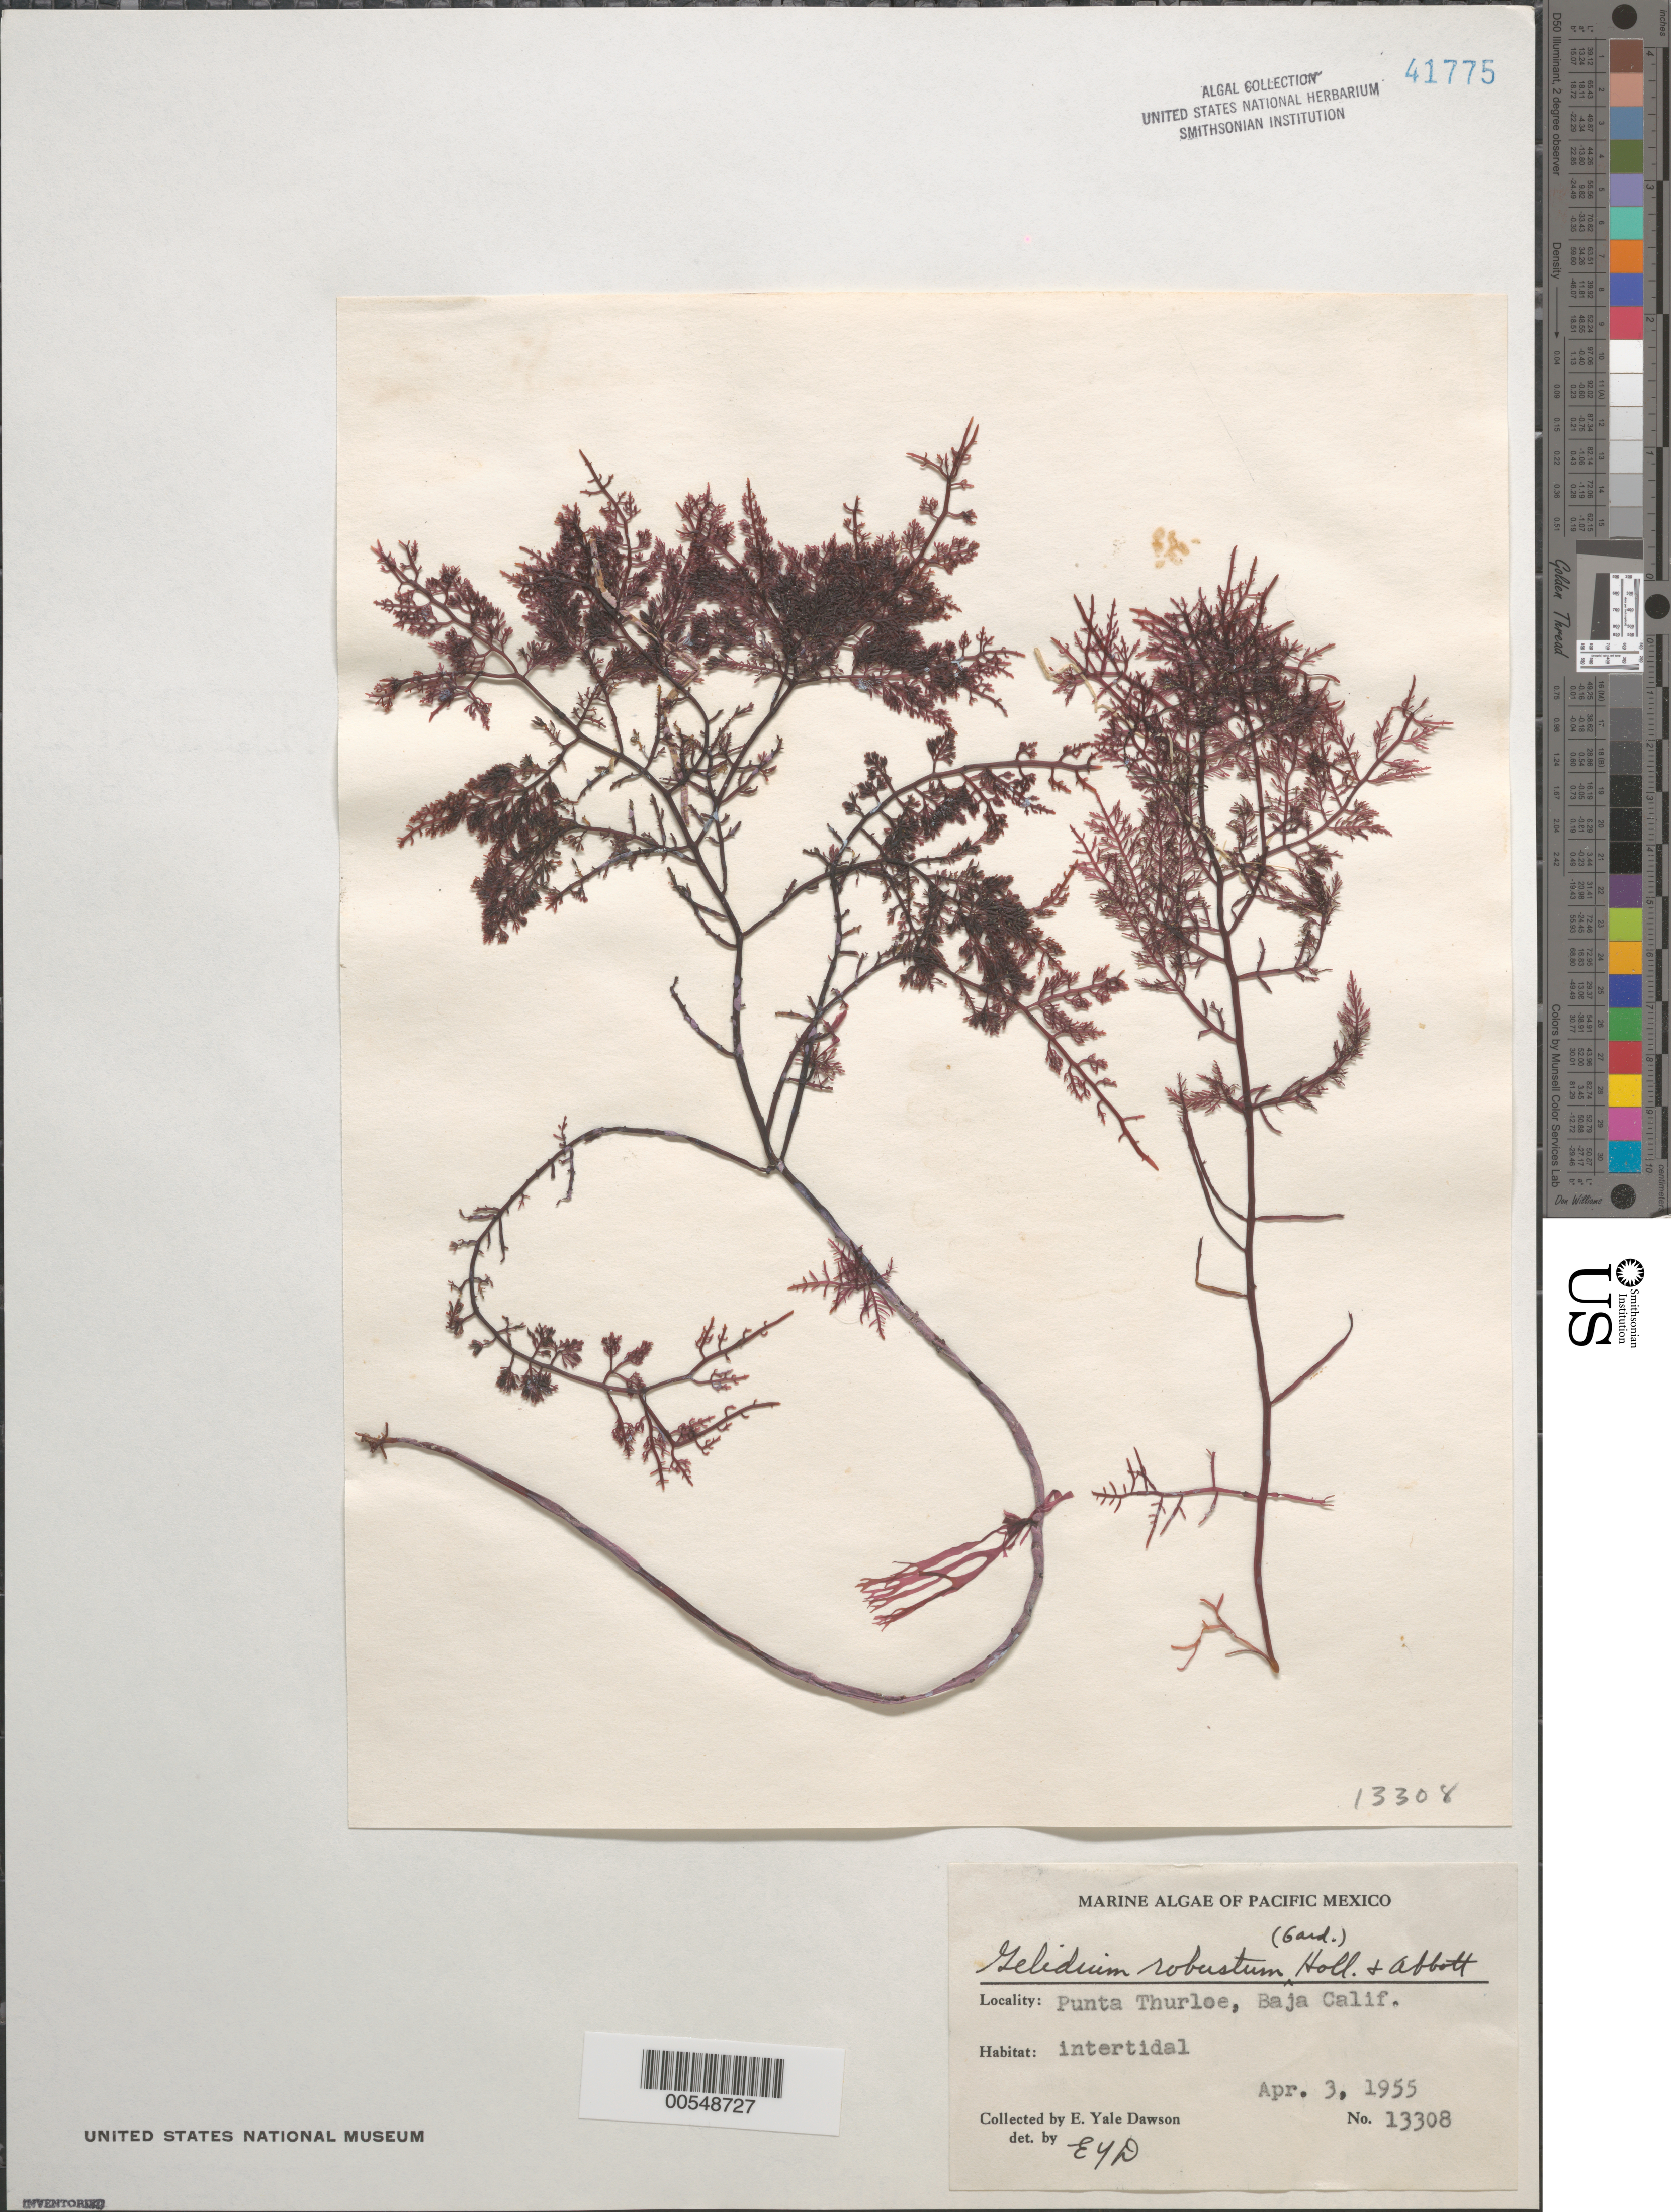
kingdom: Plantae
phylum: Rhodophyta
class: Florideophyceae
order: Gelidiales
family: Gelidiaceae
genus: Gelidium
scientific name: Gelidium robustum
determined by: Dawson, E. Y.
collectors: E. Y. Dawson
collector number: EYD 13308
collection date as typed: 03 Apr 1955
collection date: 1955-04-03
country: Mexico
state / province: Baja California Sur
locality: Punta Thurloe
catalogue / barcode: US 41775